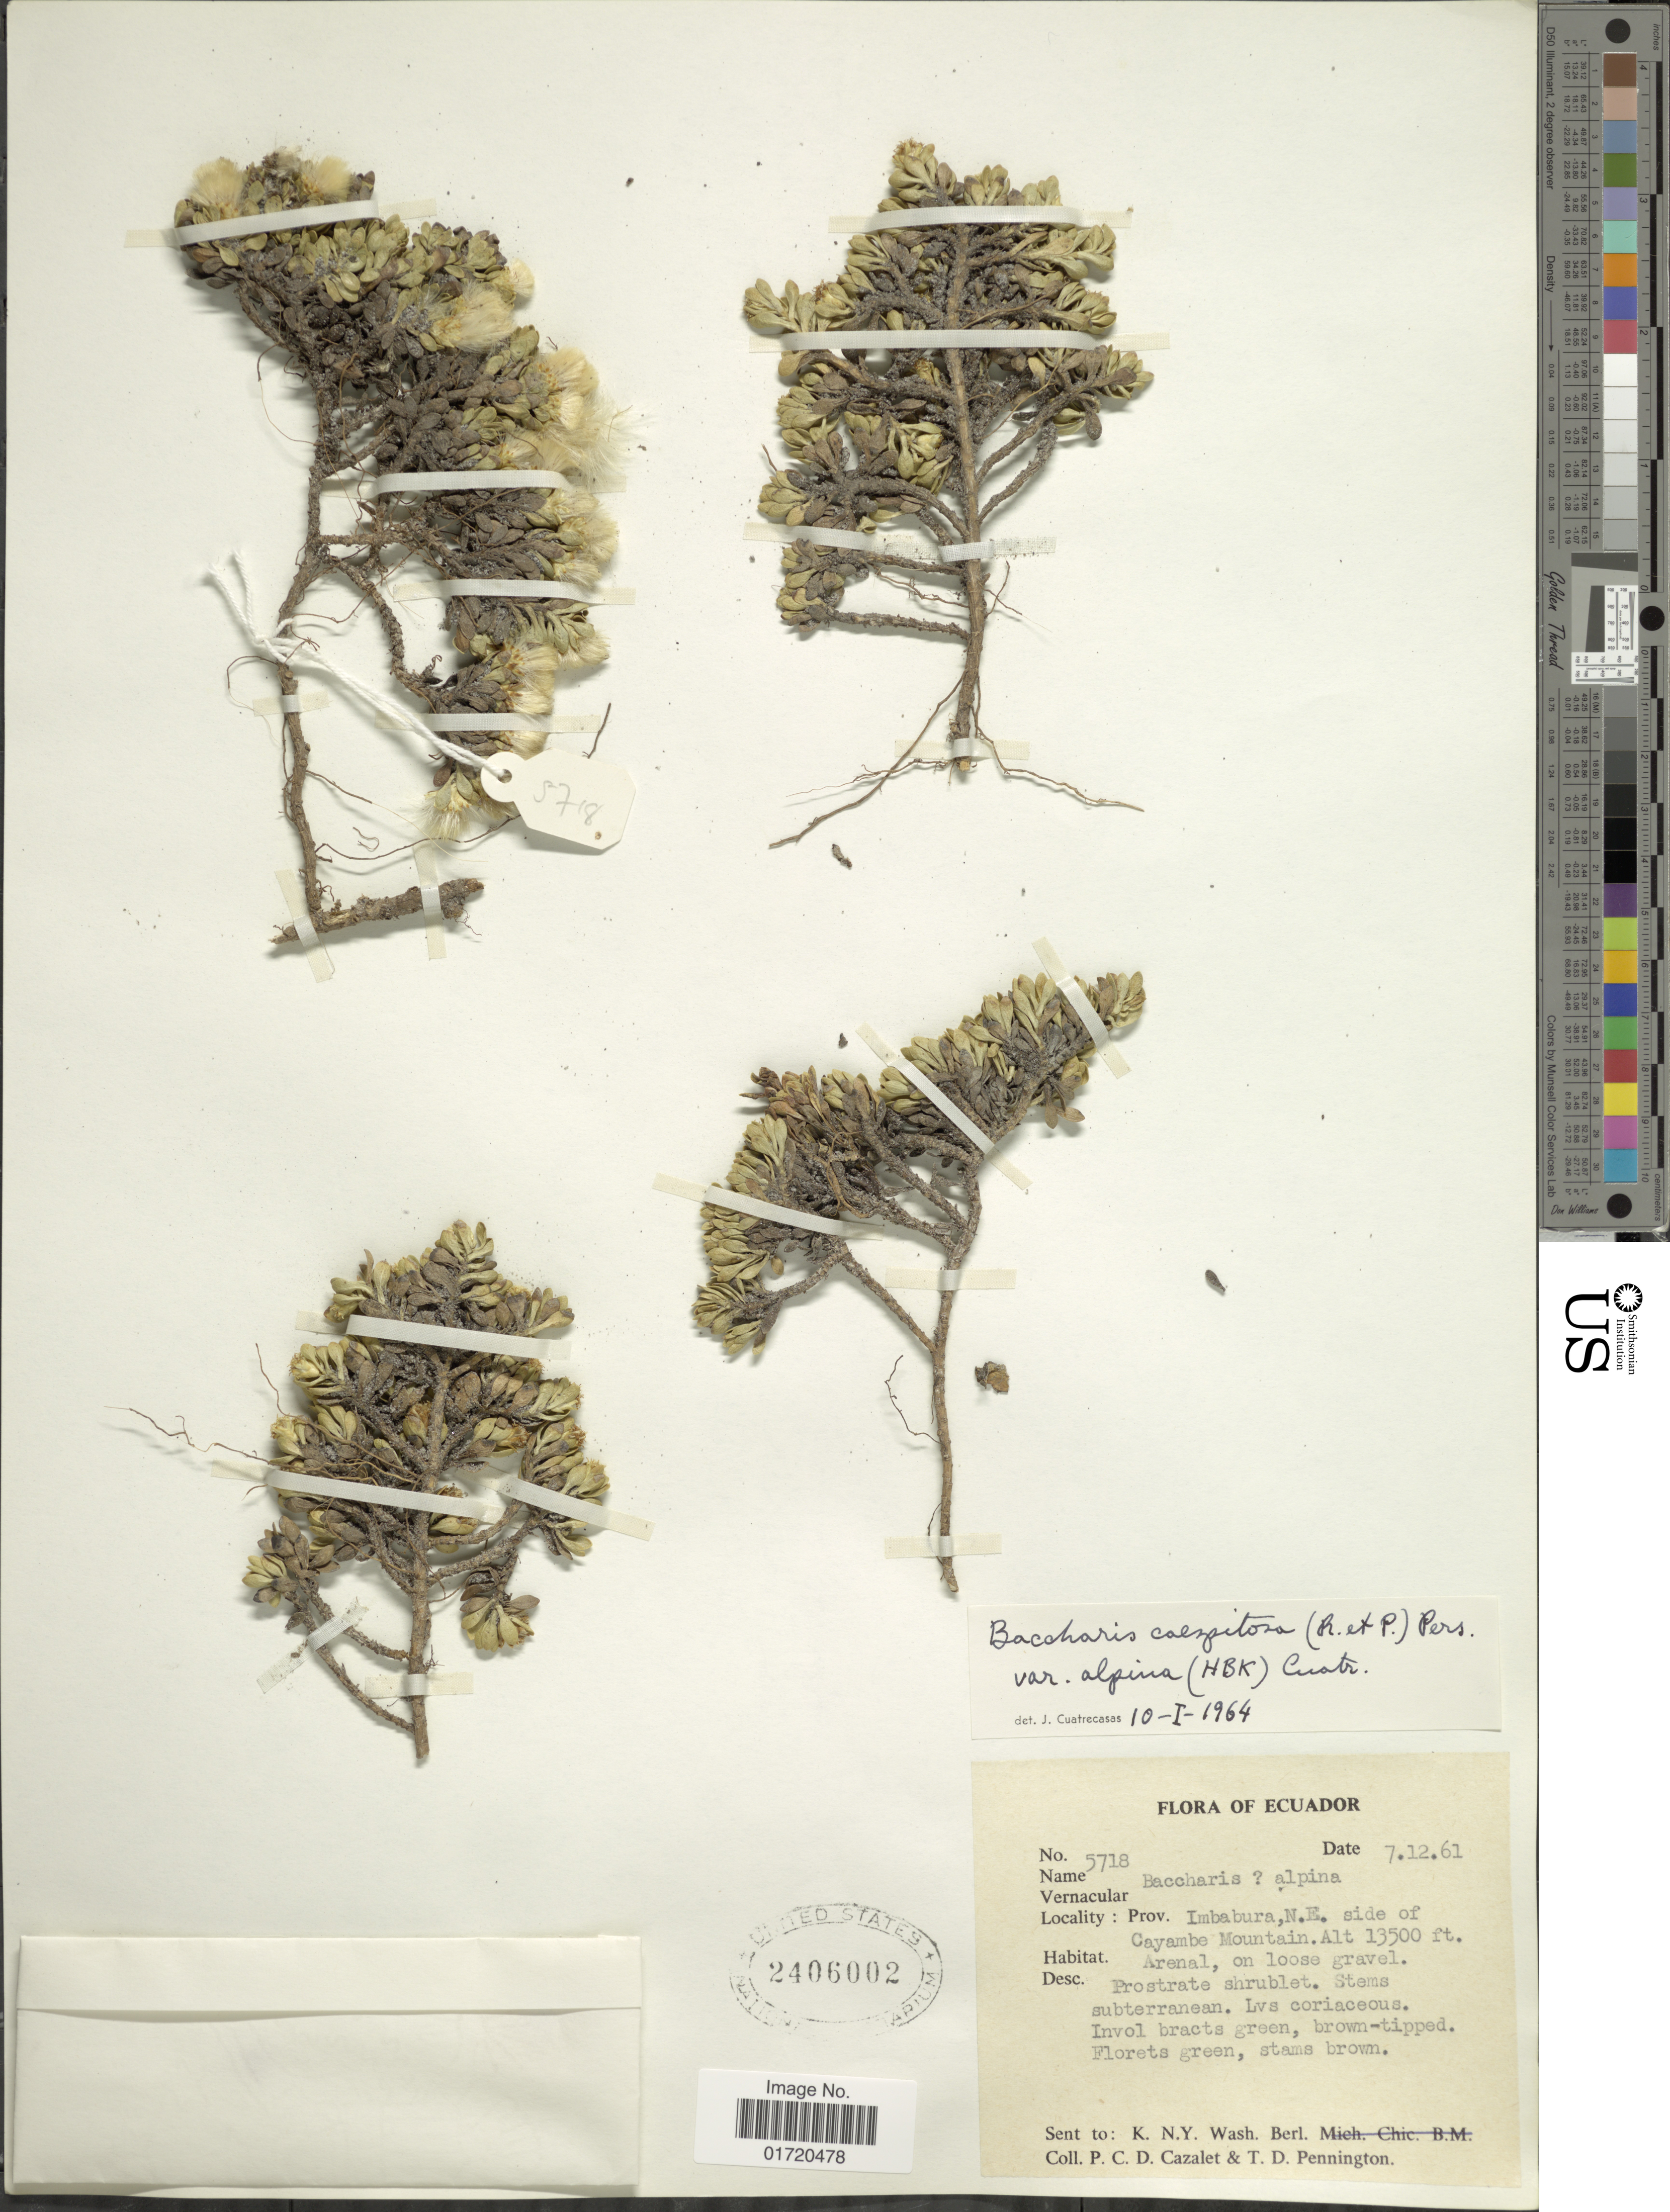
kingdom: Plantae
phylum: Tracheophyta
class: Magnoliopsida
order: Asterales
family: Asteraceae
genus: Baccharis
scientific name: Baccharis caespitosa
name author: (Ruiz & Pav.) Pers.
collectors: P. C. D. Cazalet & T. D. Pennington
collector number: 5718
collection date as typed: Transcribed d/m/y: 7/12/61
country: Ecuador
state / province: Imbabura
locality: N.E. side of cayambe Mountain.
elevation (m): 4115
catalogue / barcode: US 2406002